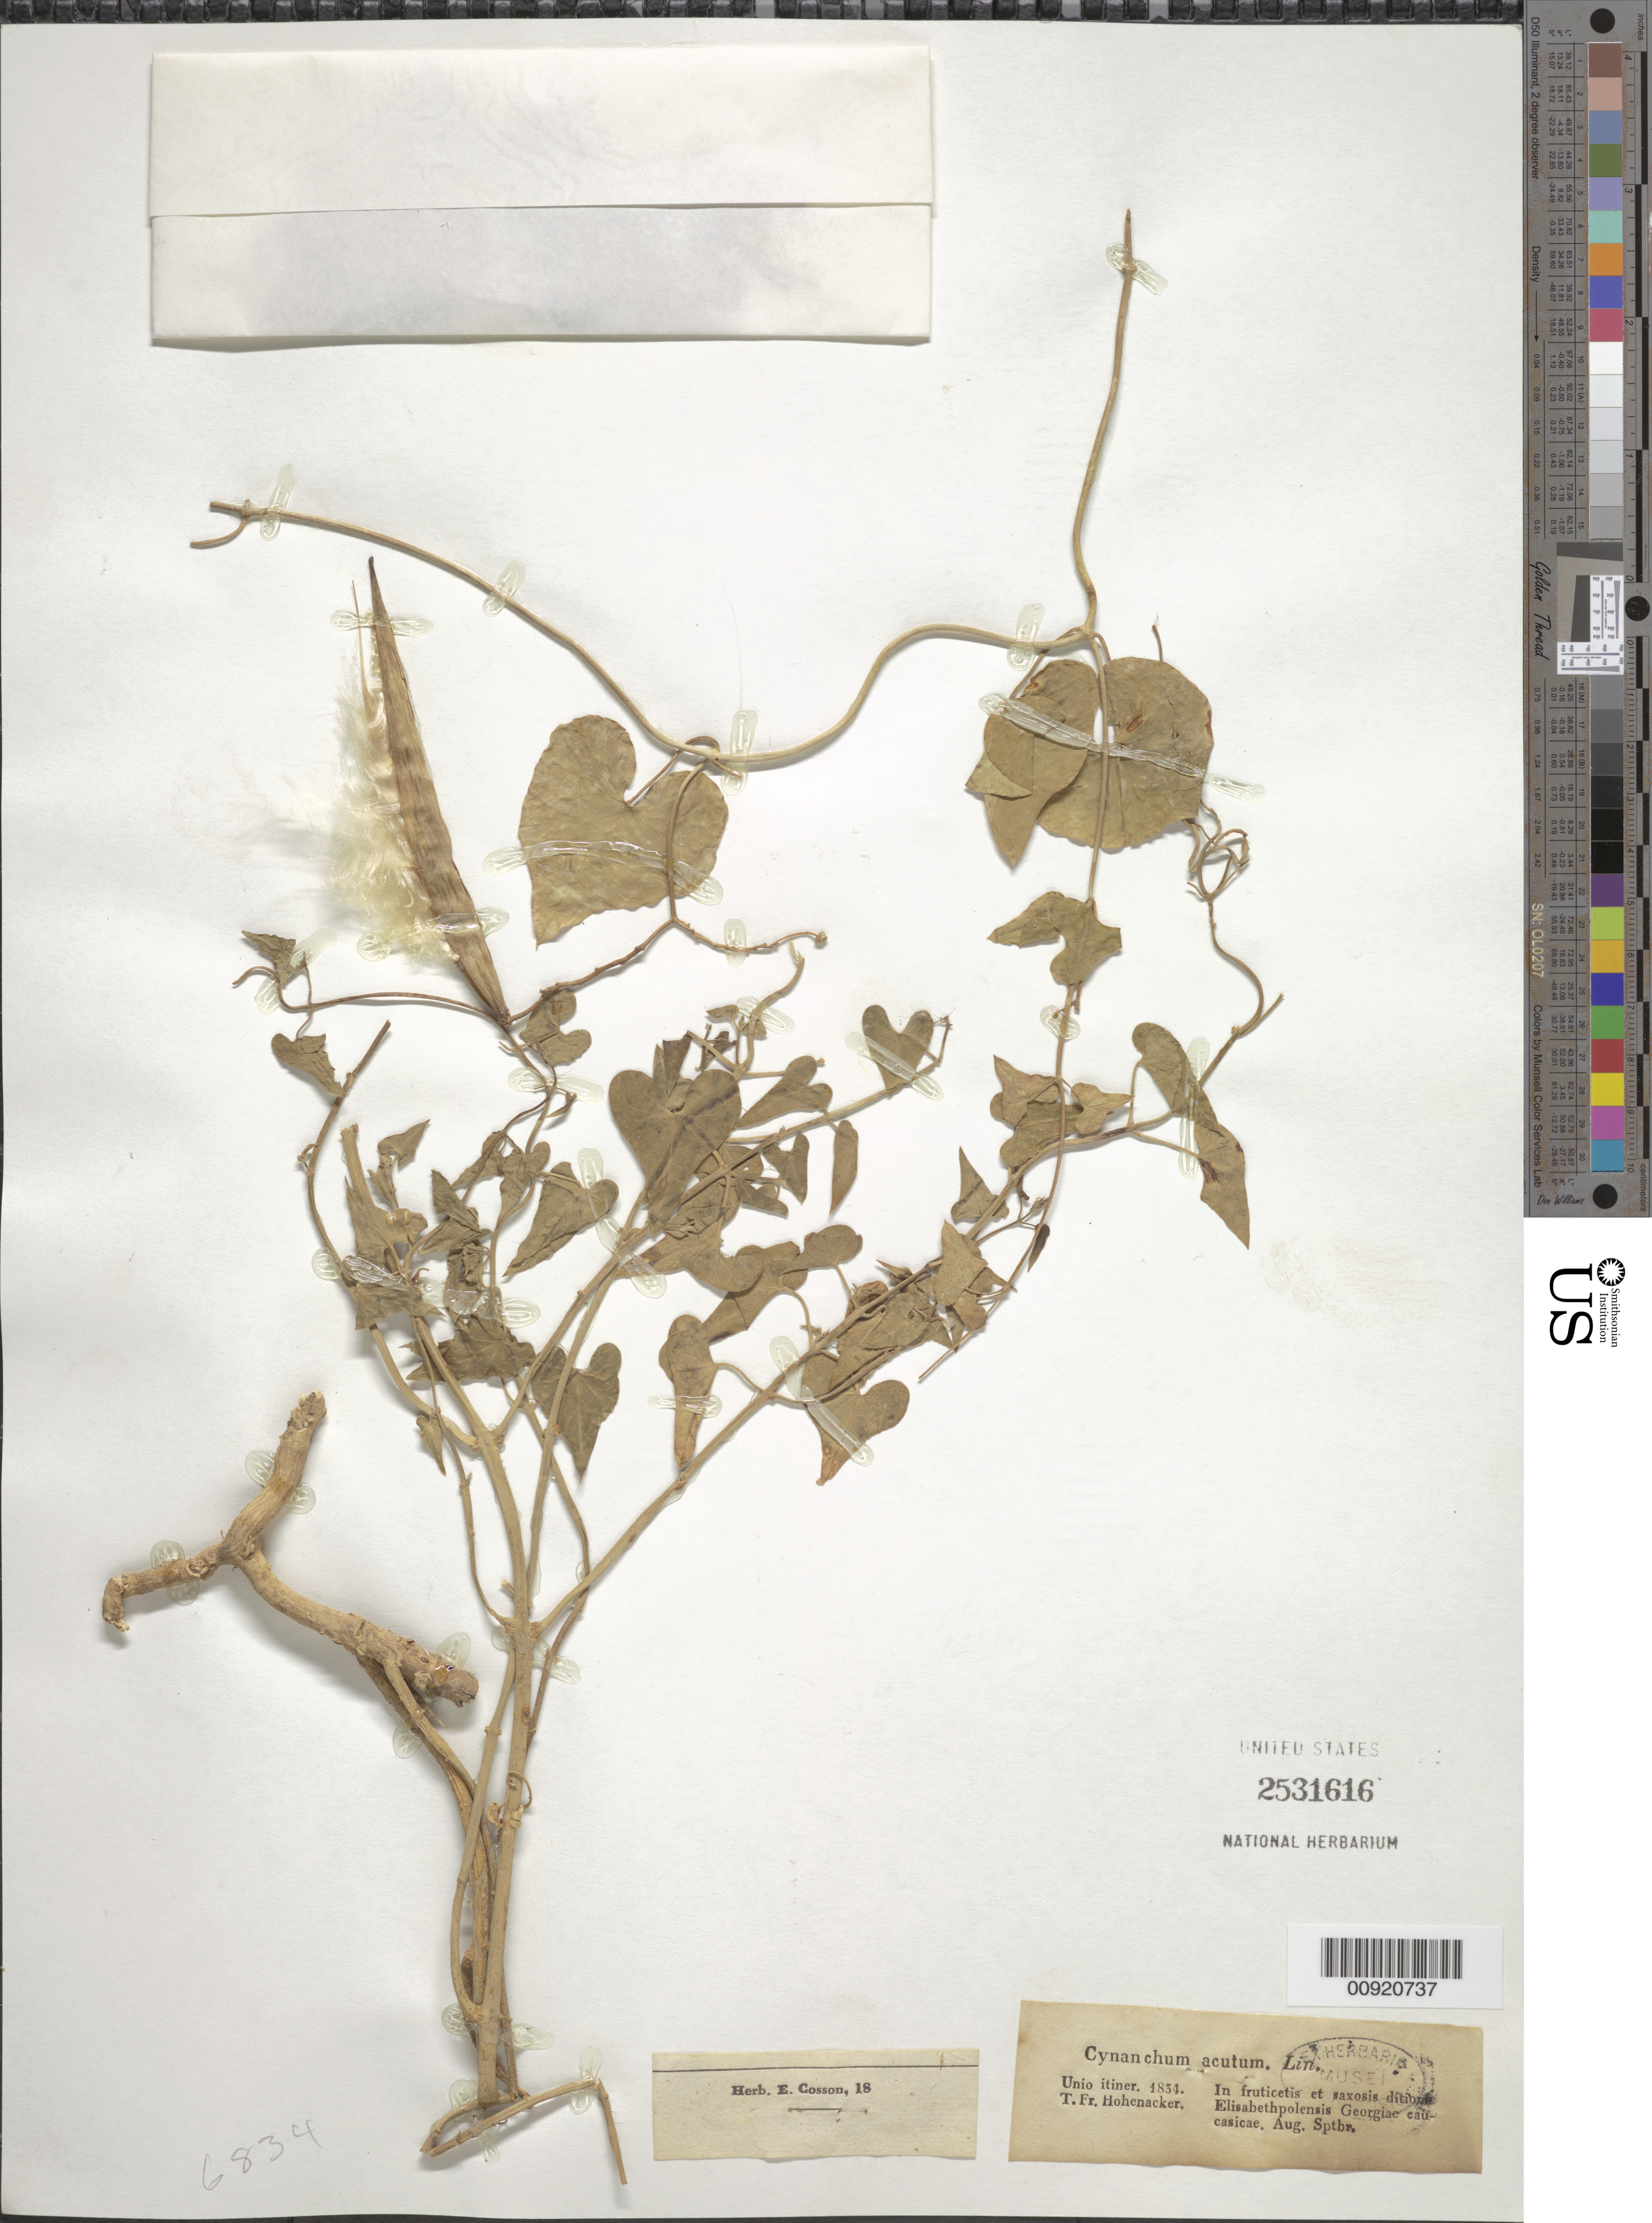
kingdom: Plantae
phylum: Tracheophyta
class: Magnoliopsida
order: Gentianales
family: Apocynaceae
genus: Cynanchum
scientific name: Cynanchum acutum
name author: L.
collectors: R. F. Hohenacker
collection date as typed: Aug 1834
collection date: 1834-08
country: Georgia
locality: In fruticetis et saxosis ditionis Elisabethpolensis Georgiae caucasicae, Aug. sptbr. [n. the shrubbery and rocky soils under the jurisdiction of Georgia Elisabethpolensis caucasicum, Aug. sptbr.]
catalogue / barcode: US 2531616